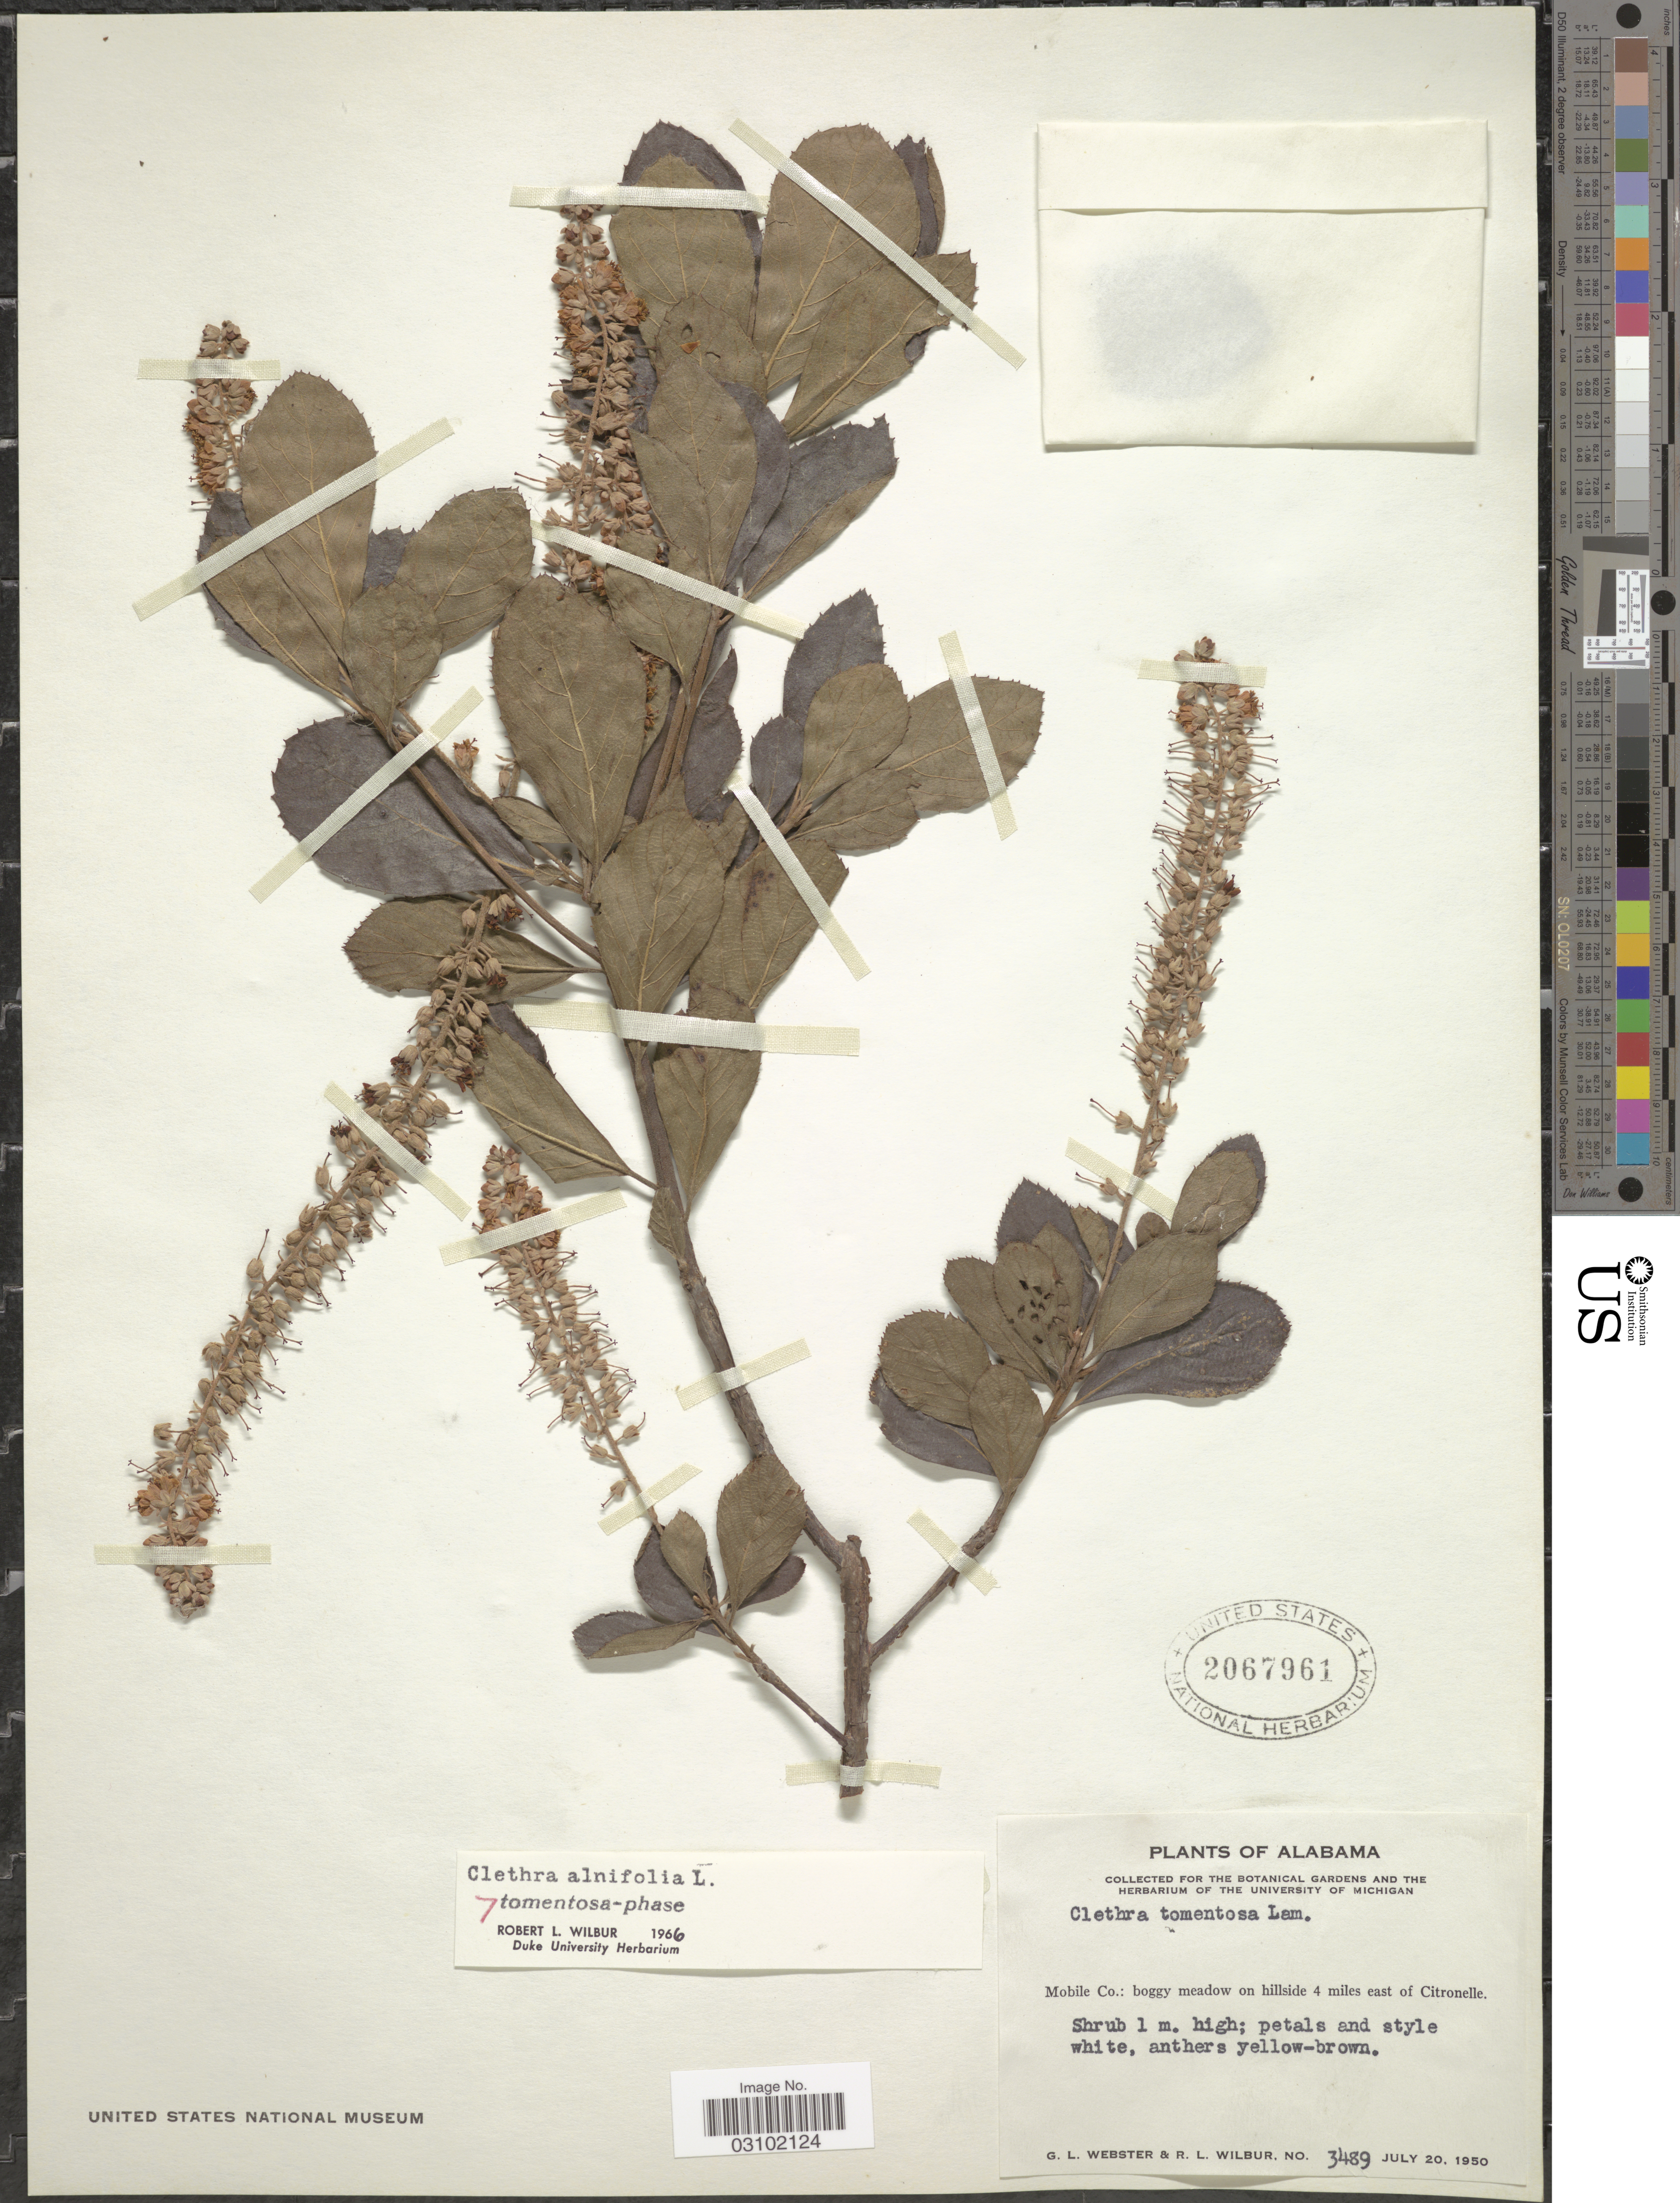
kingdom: Plantae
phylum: Tracheophyta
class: Magnoliopsida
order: Ericales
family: Clethraceae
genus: Clethra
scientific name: Clethra alnifolia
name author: L.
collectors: G. L. Webster & R. L. Wilbur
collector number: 3489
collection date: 1950-07-20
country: United States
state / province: Alabama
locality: Mobile Co.: boggy meadow on hillside 4 miles east of Citronelle.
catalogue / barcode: US 2067961